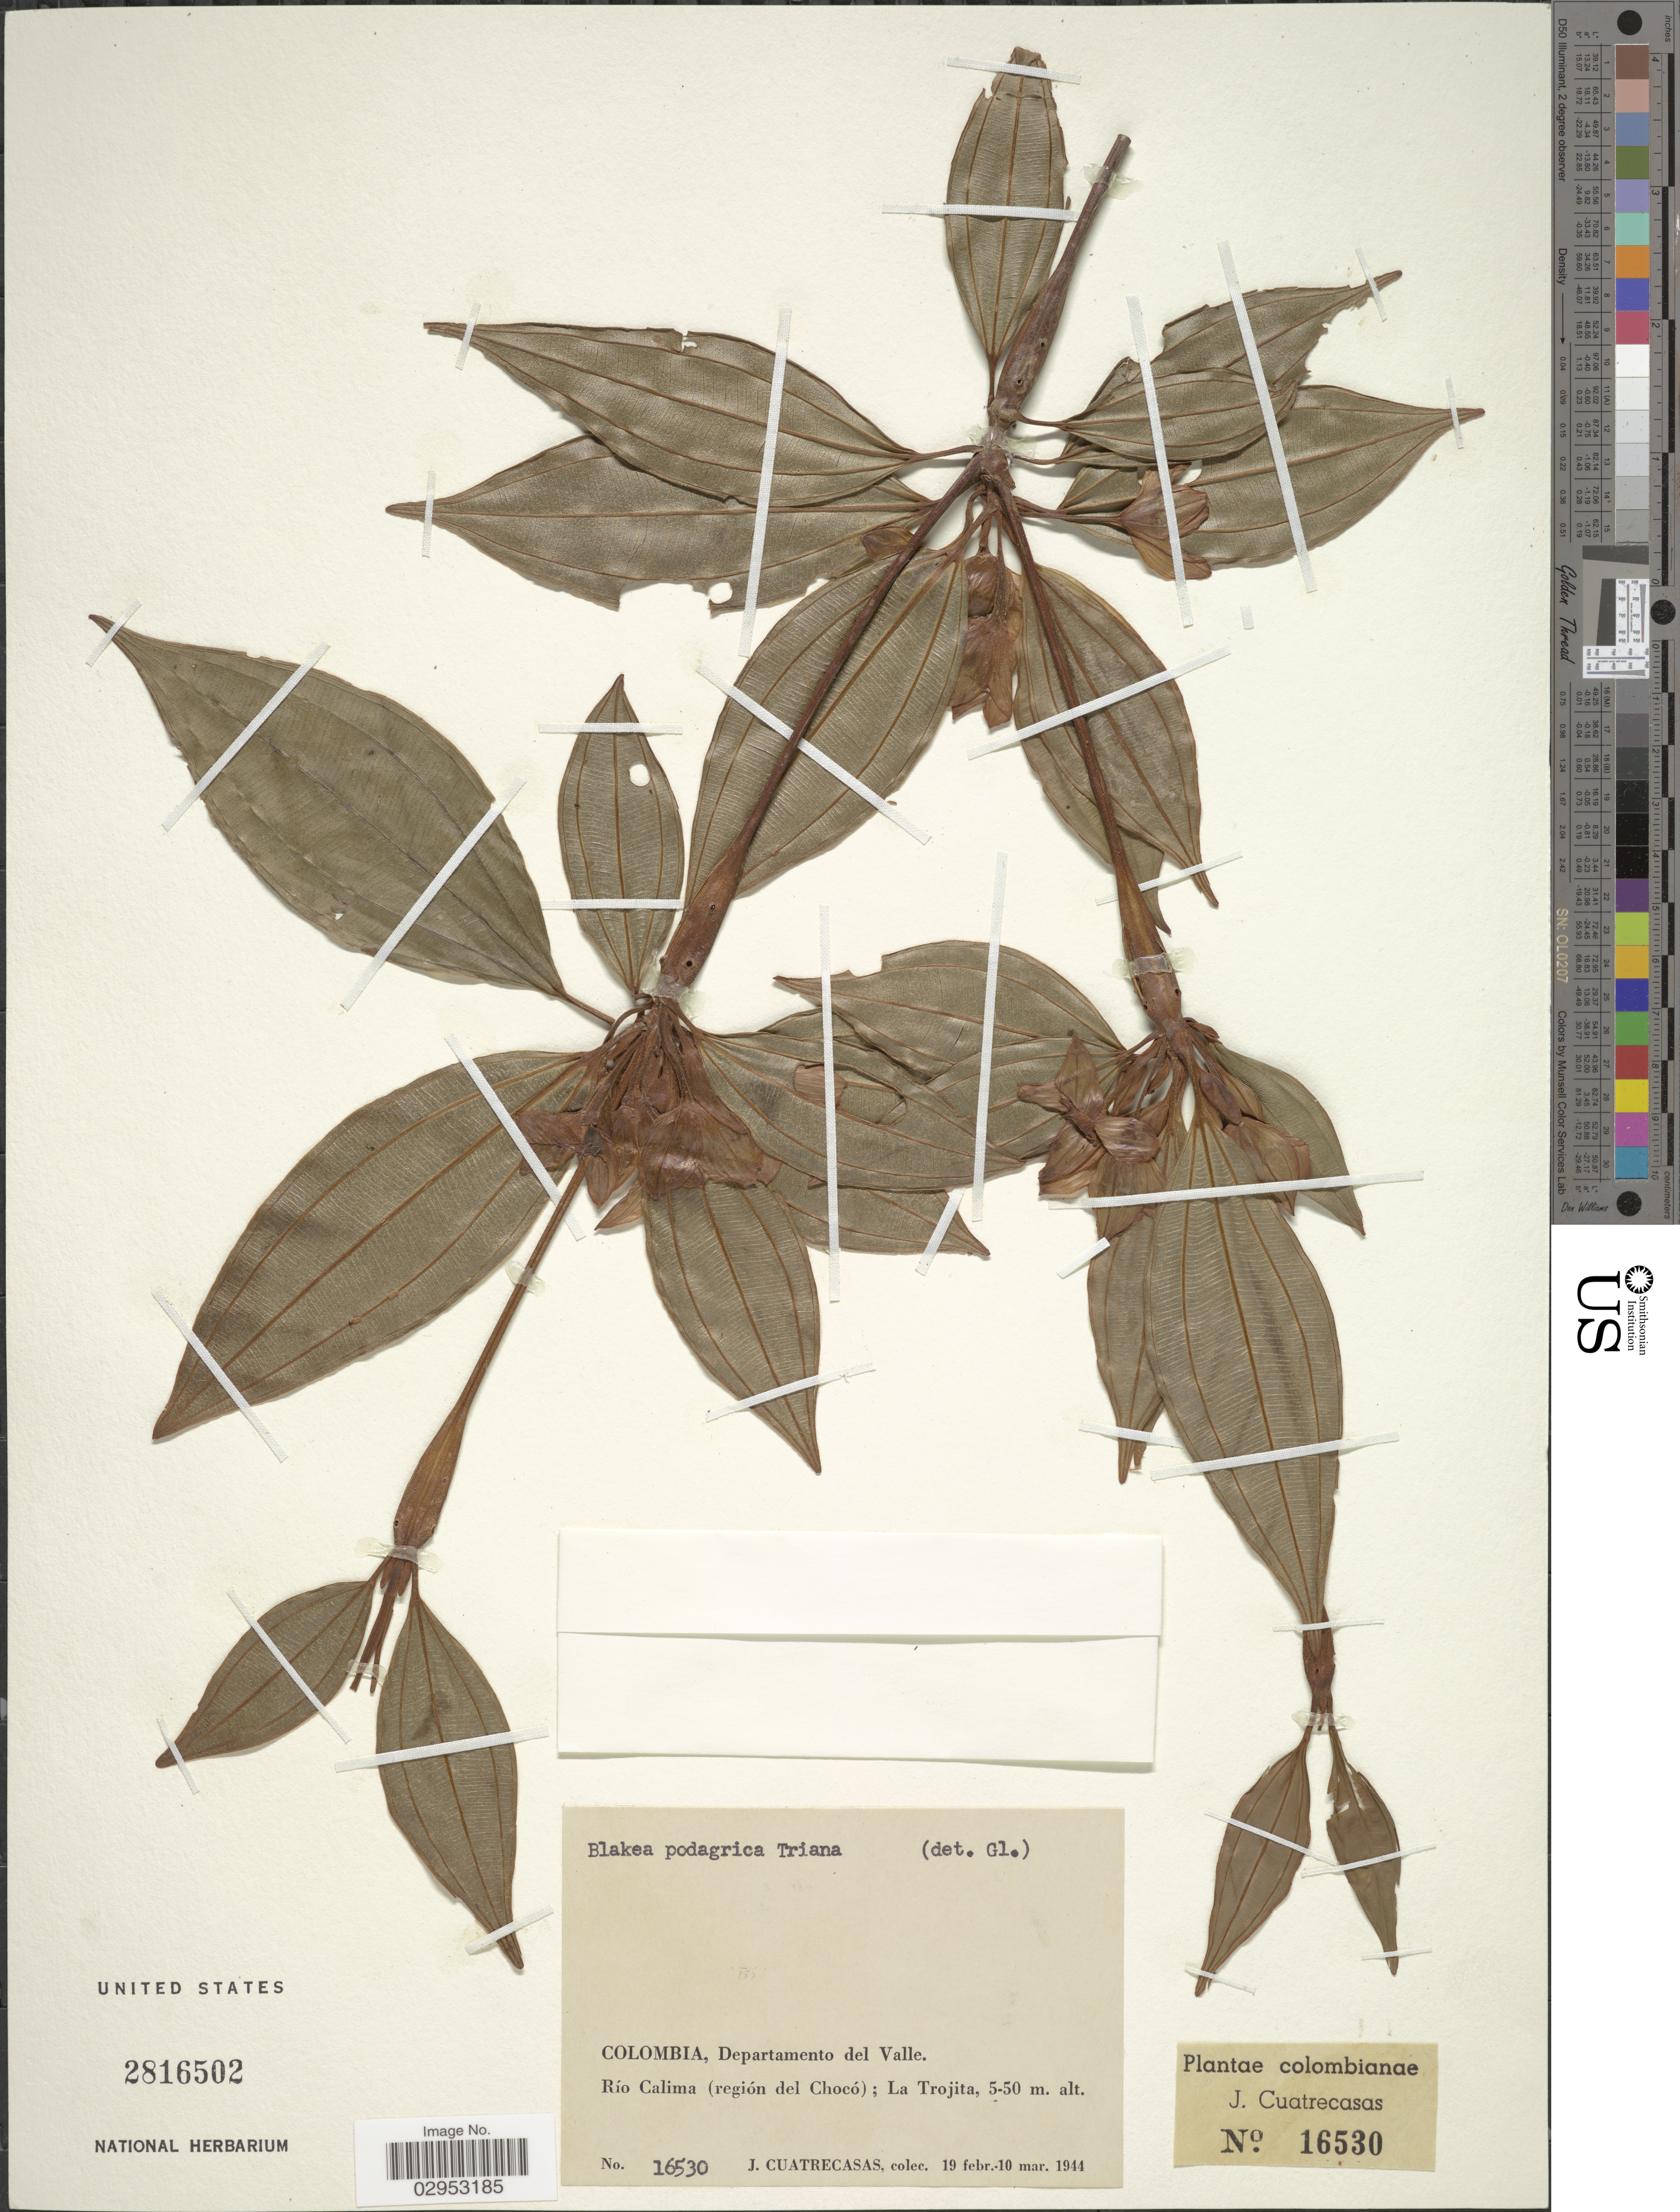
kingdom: Plantae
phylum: Tracheophyta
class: Magnoliopsida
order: Myrtales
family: Melastomataceae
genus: Blakea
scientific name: Blakea podagrica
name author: Triana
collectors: J. Cuatrecasas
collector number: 16530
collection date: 1944-02-19/1944-03-10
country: Colombia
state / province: Valle del Cauca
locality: Departamento del Valle. Río Calima (región del Chocó); La Trojita.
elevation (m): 5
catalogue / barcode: US 2816502